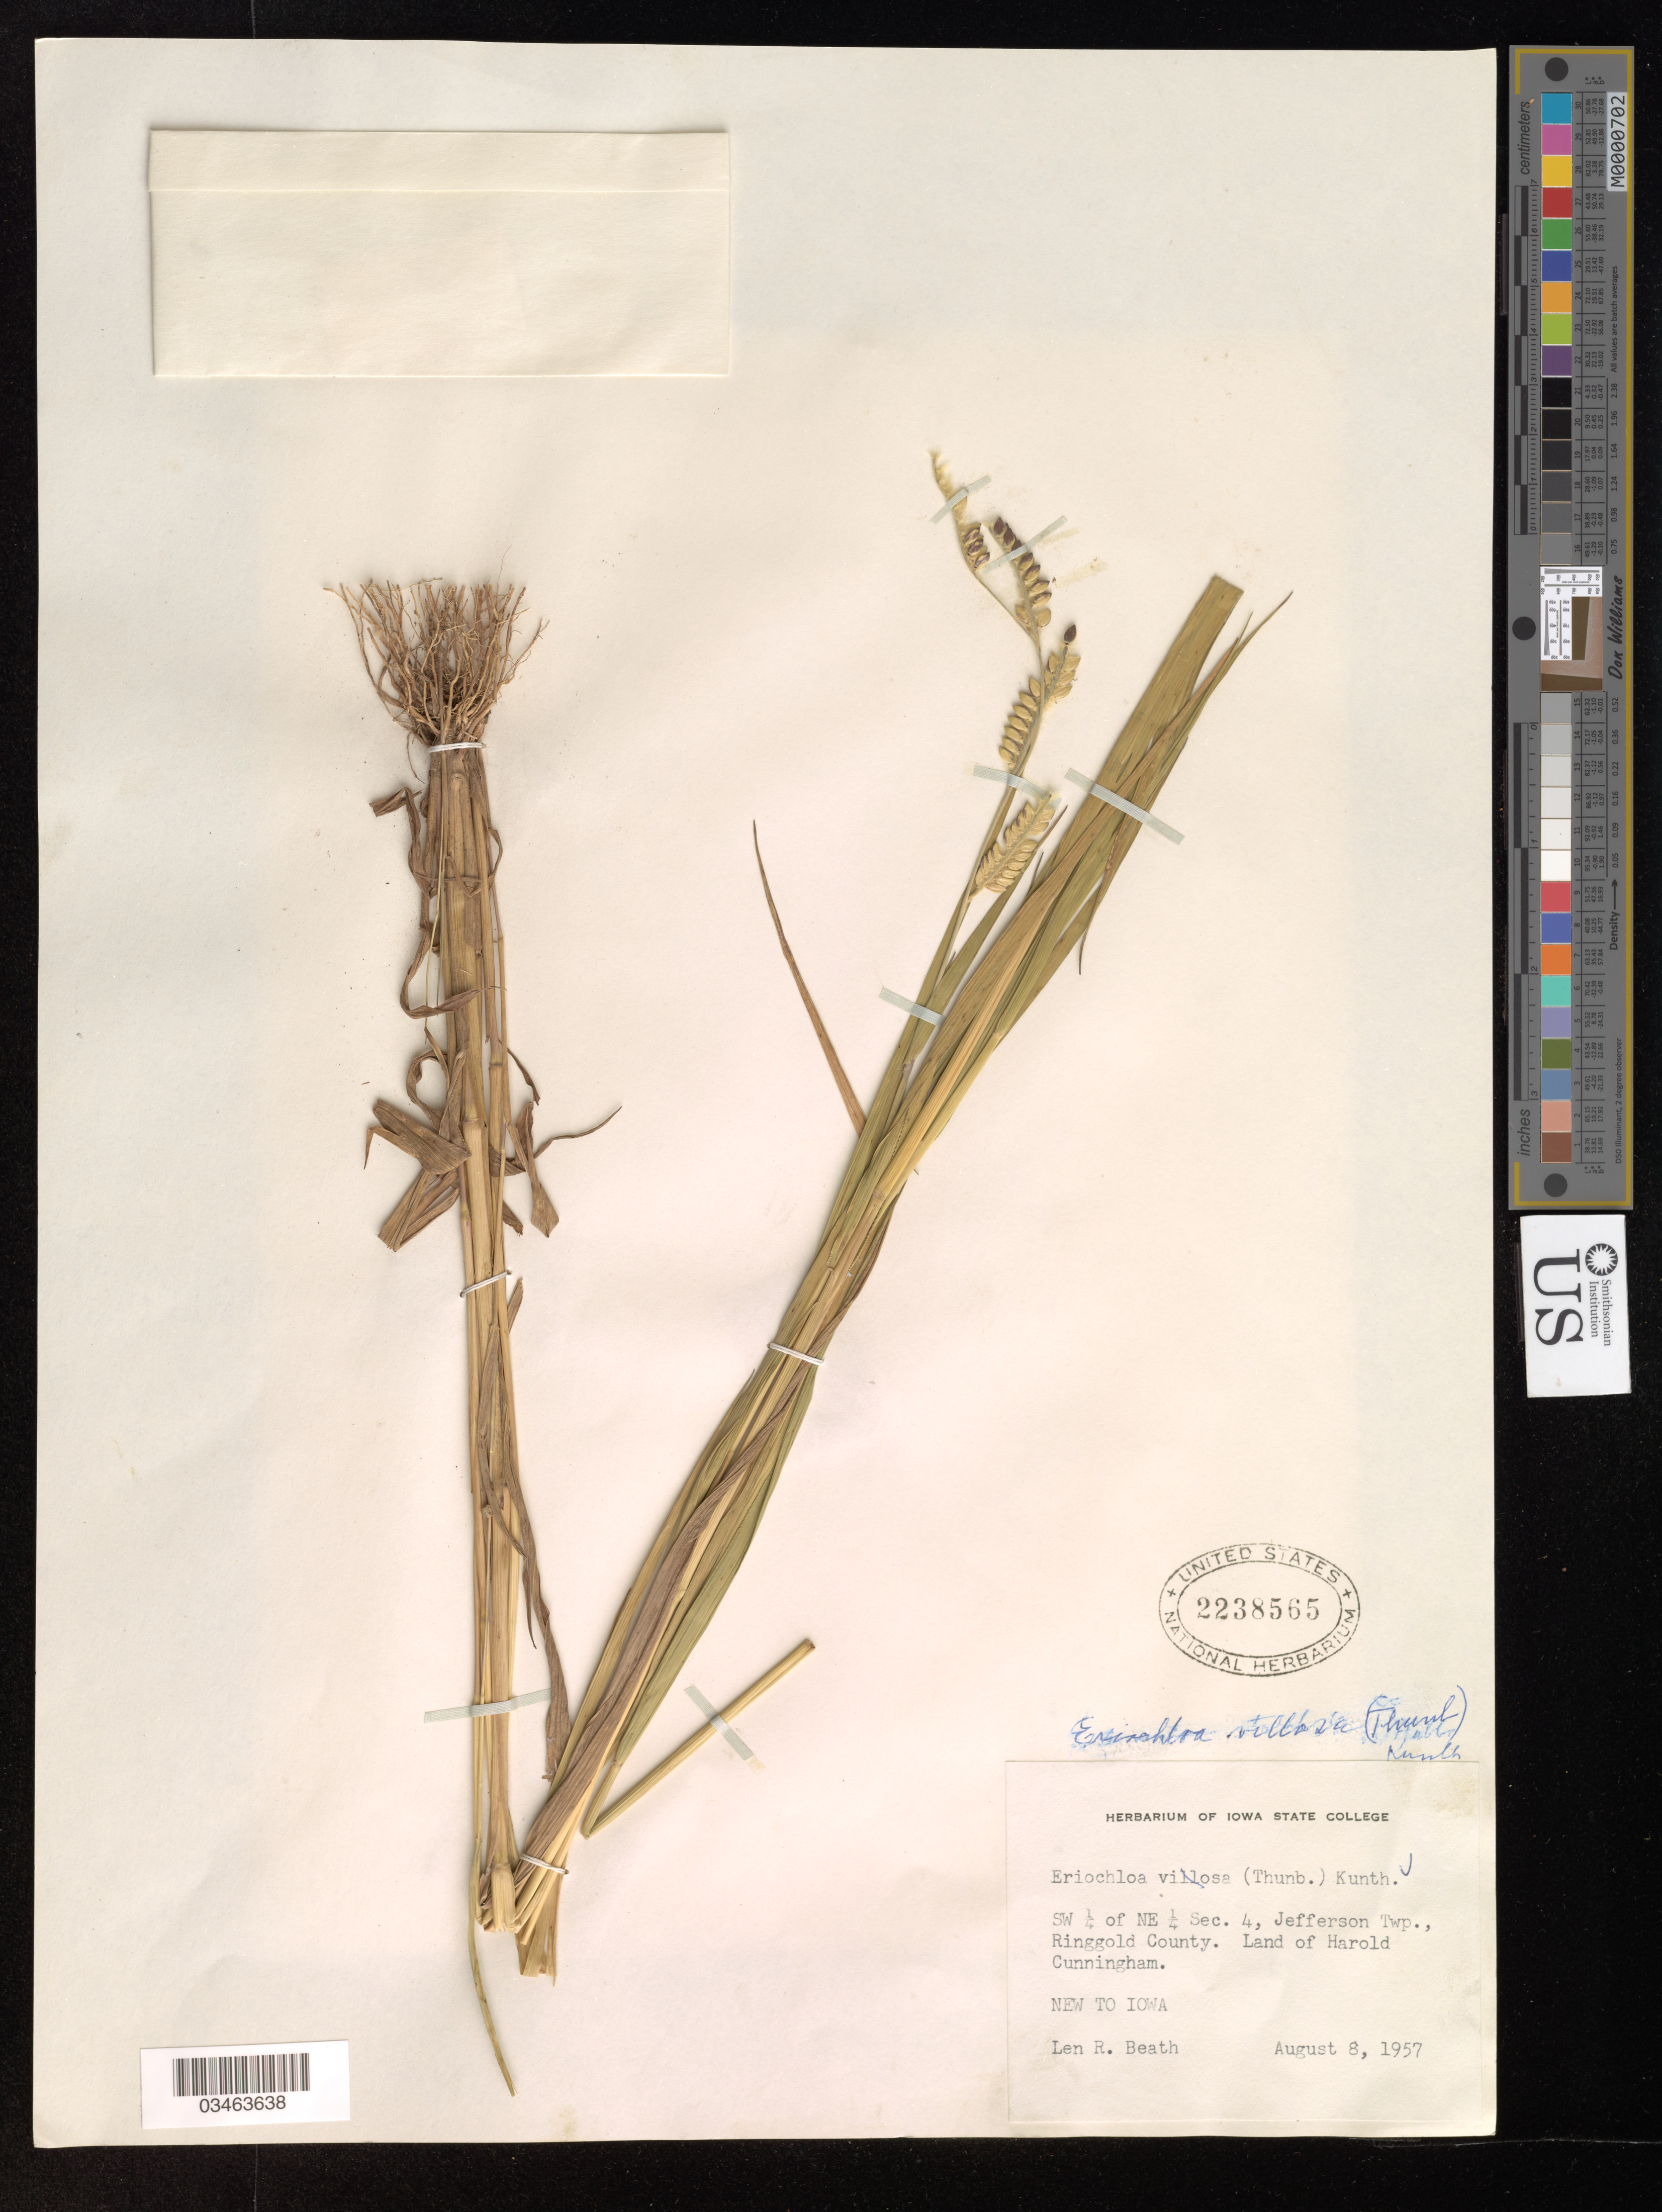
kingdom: Plantae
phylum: Tracheophyta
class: Liliopsida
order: Poales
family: Poaceae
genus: Eriochloa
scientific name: Eriochloa villosa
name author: (Thunb.) Kunth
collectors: L. Beath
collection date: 1957-08-08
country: United States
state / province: Iowa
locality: SW ¼ of NE ¼ Sec. 4, Jefferson Twp., Ringgold County. Land of Harold Cunningham. New to Iowa.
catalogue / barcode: US 2238565